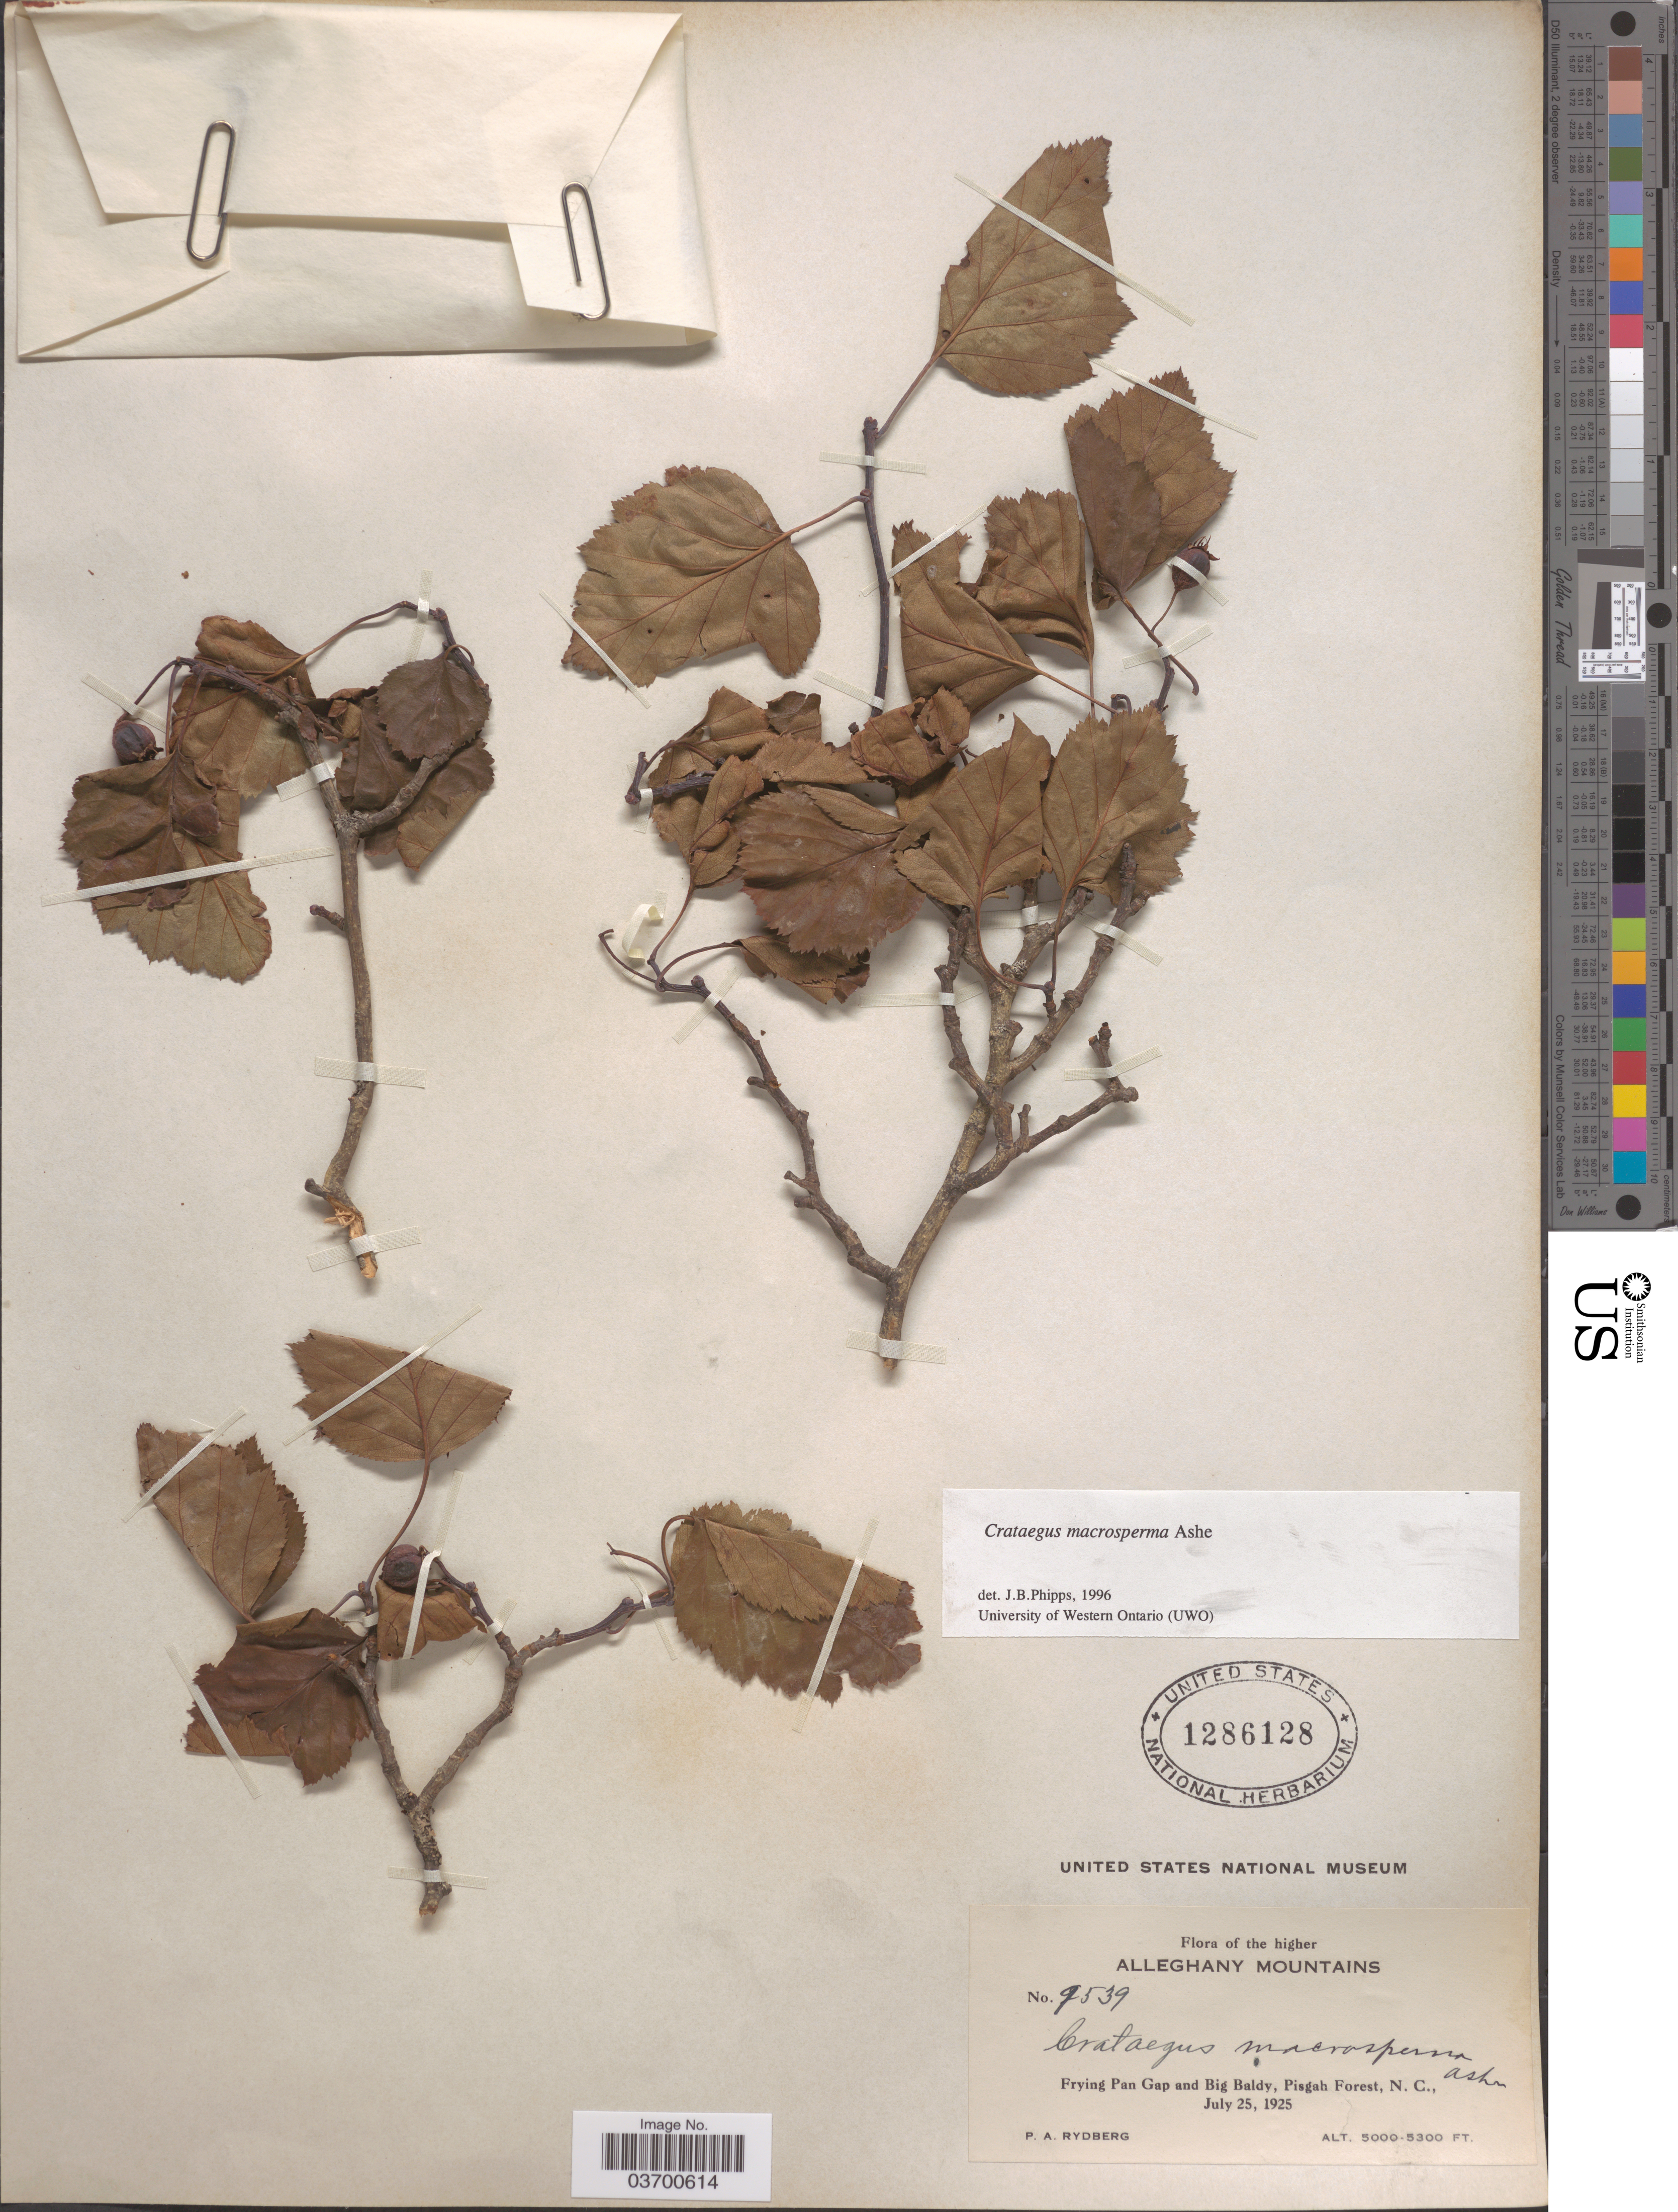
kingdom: Plantae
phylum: Tracheophyta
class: Magnoliopsida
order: Rosales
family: Rosaceae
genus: Crataegus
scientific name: Crataegus macrosperma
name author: Ashe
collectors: P. A. Rydberg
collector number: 9539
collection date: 1925-07-25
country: United States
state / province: North Carolina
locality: Higher Alleghany Mountains. Frying Pan Gap and Big Baldy, Pisgah Forest.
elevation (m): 1524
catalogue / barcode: US 1286128